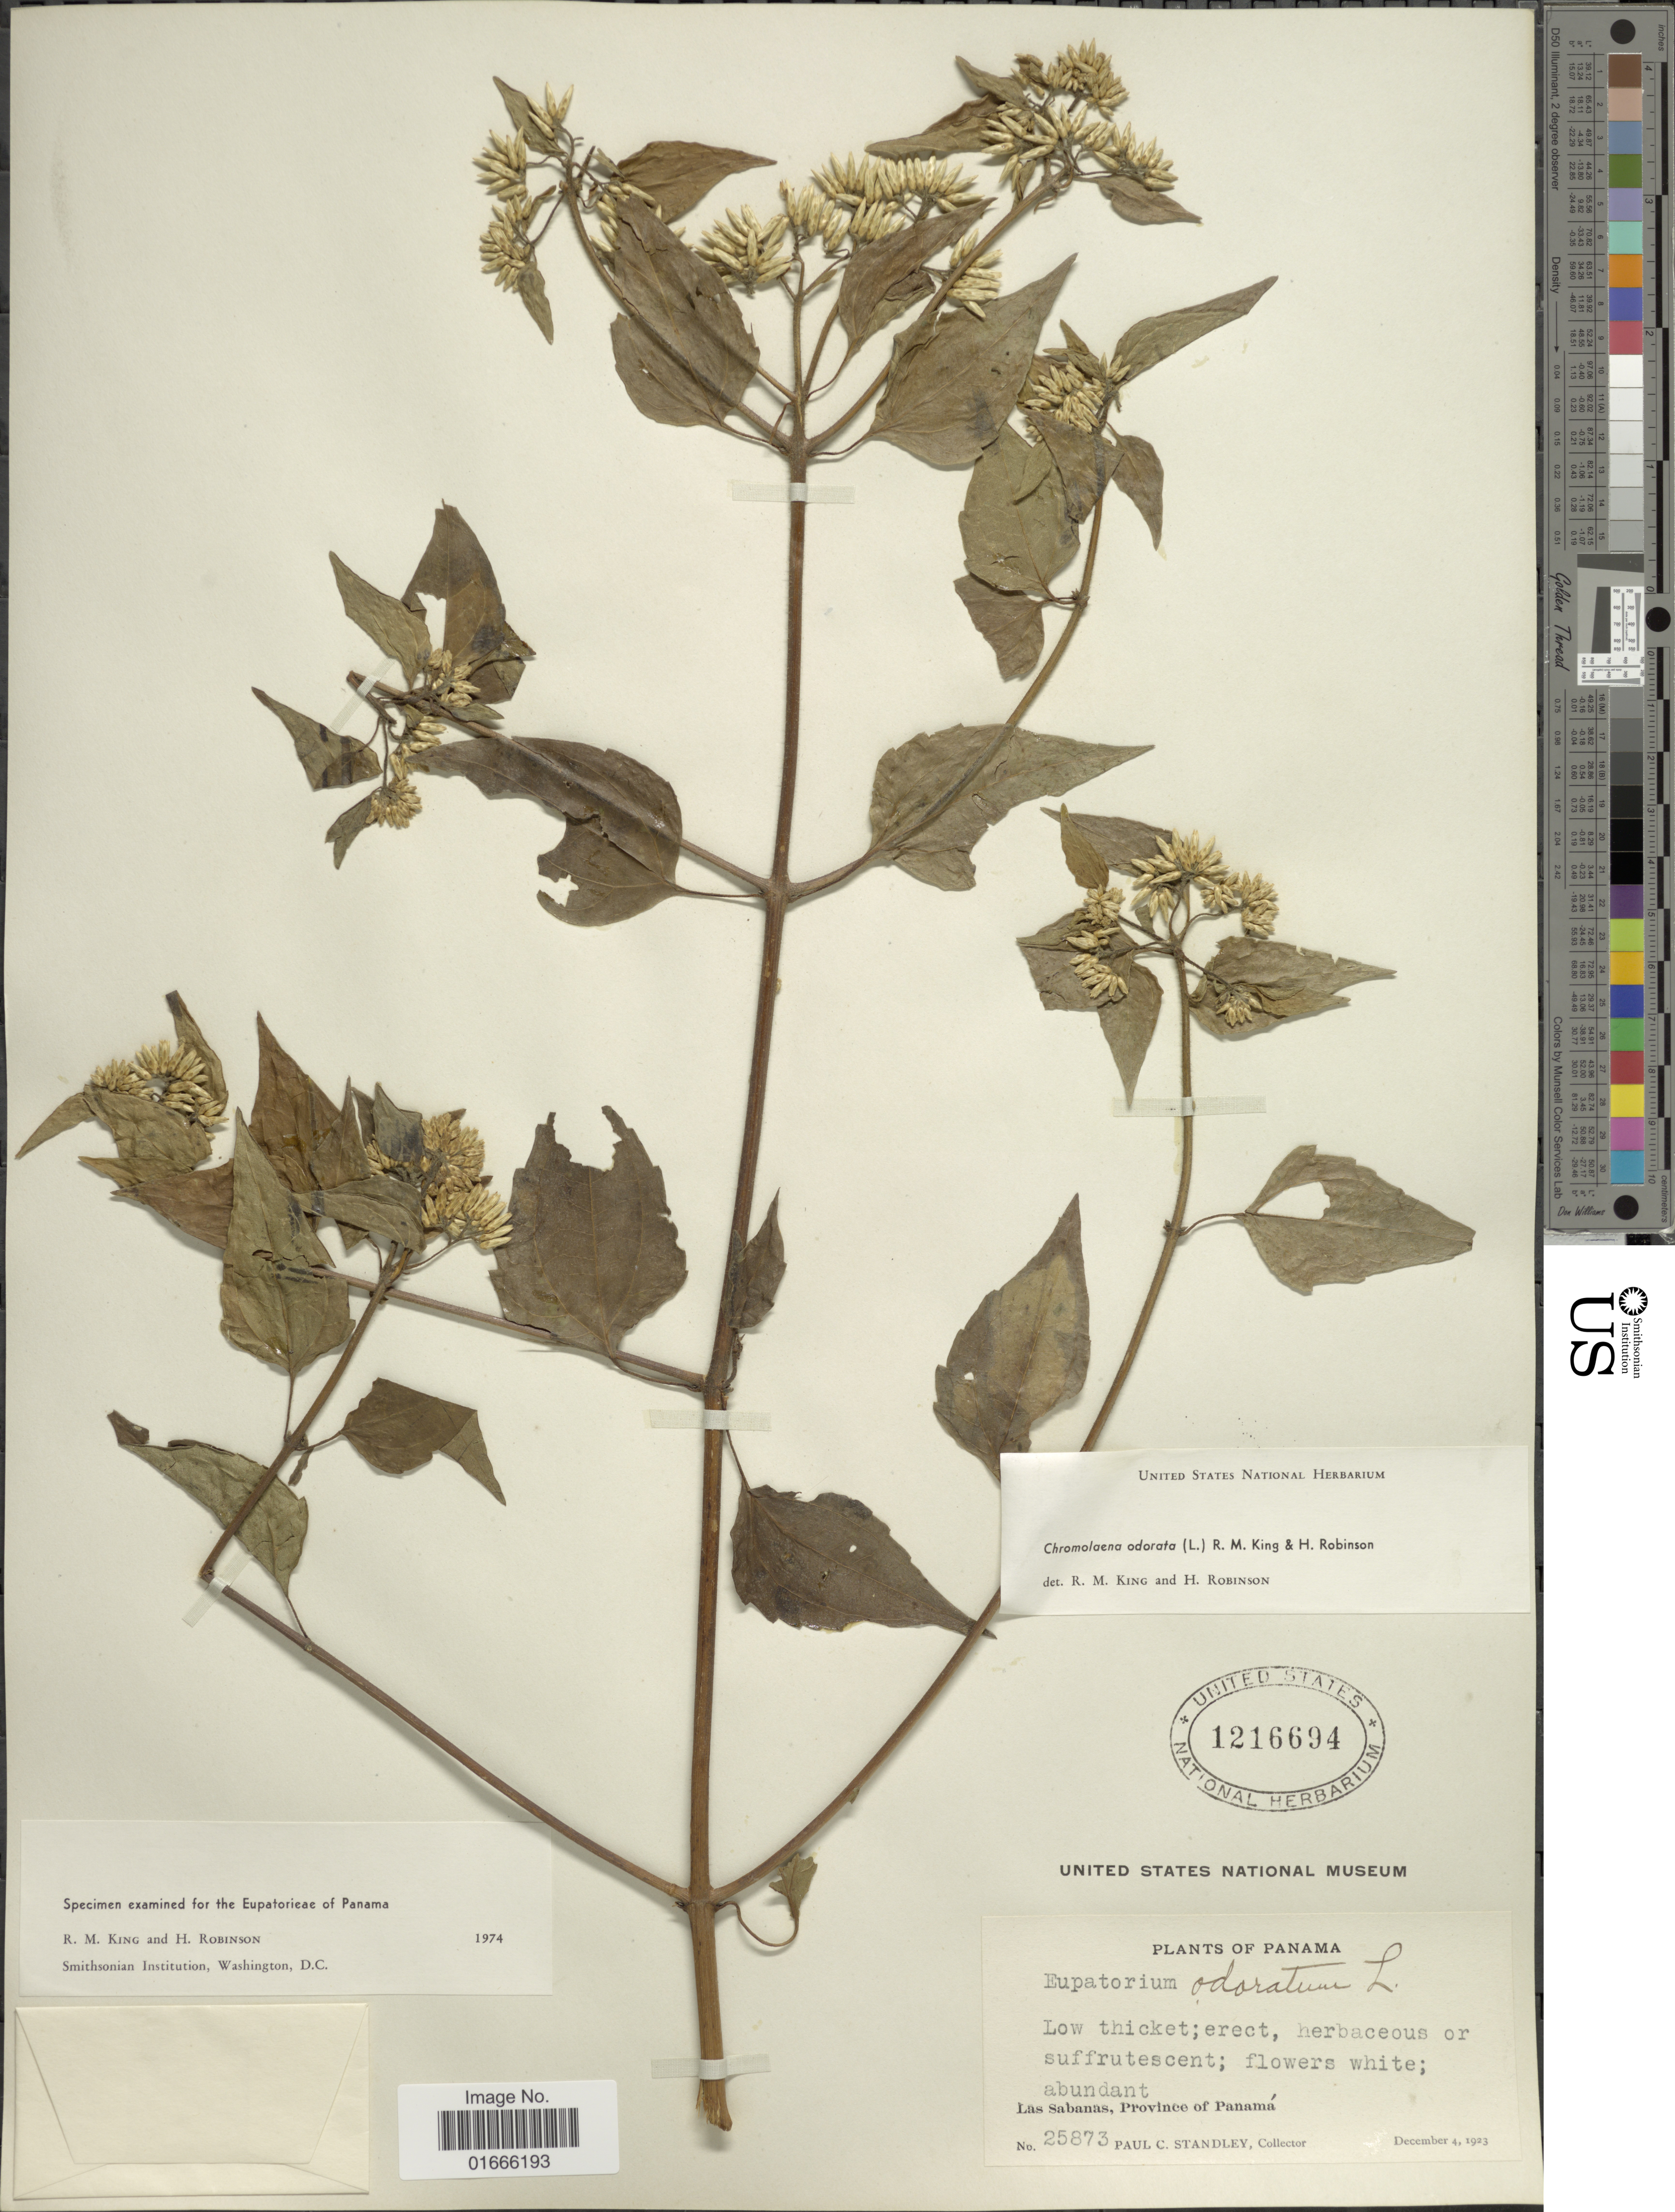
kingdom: Plantae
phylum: Tracheophyta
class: Magnoliopsida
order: Asterales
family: Asteraceae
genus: Chromolaena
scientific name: Chromolaena odorata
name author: (L.) R.M. King & H. Rob.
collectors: P. C. Standley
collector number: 25873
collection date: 1923-12-04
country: Panama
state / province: Panamá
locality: Las Sabanas, Province of Panama.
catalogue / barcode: US 1216694